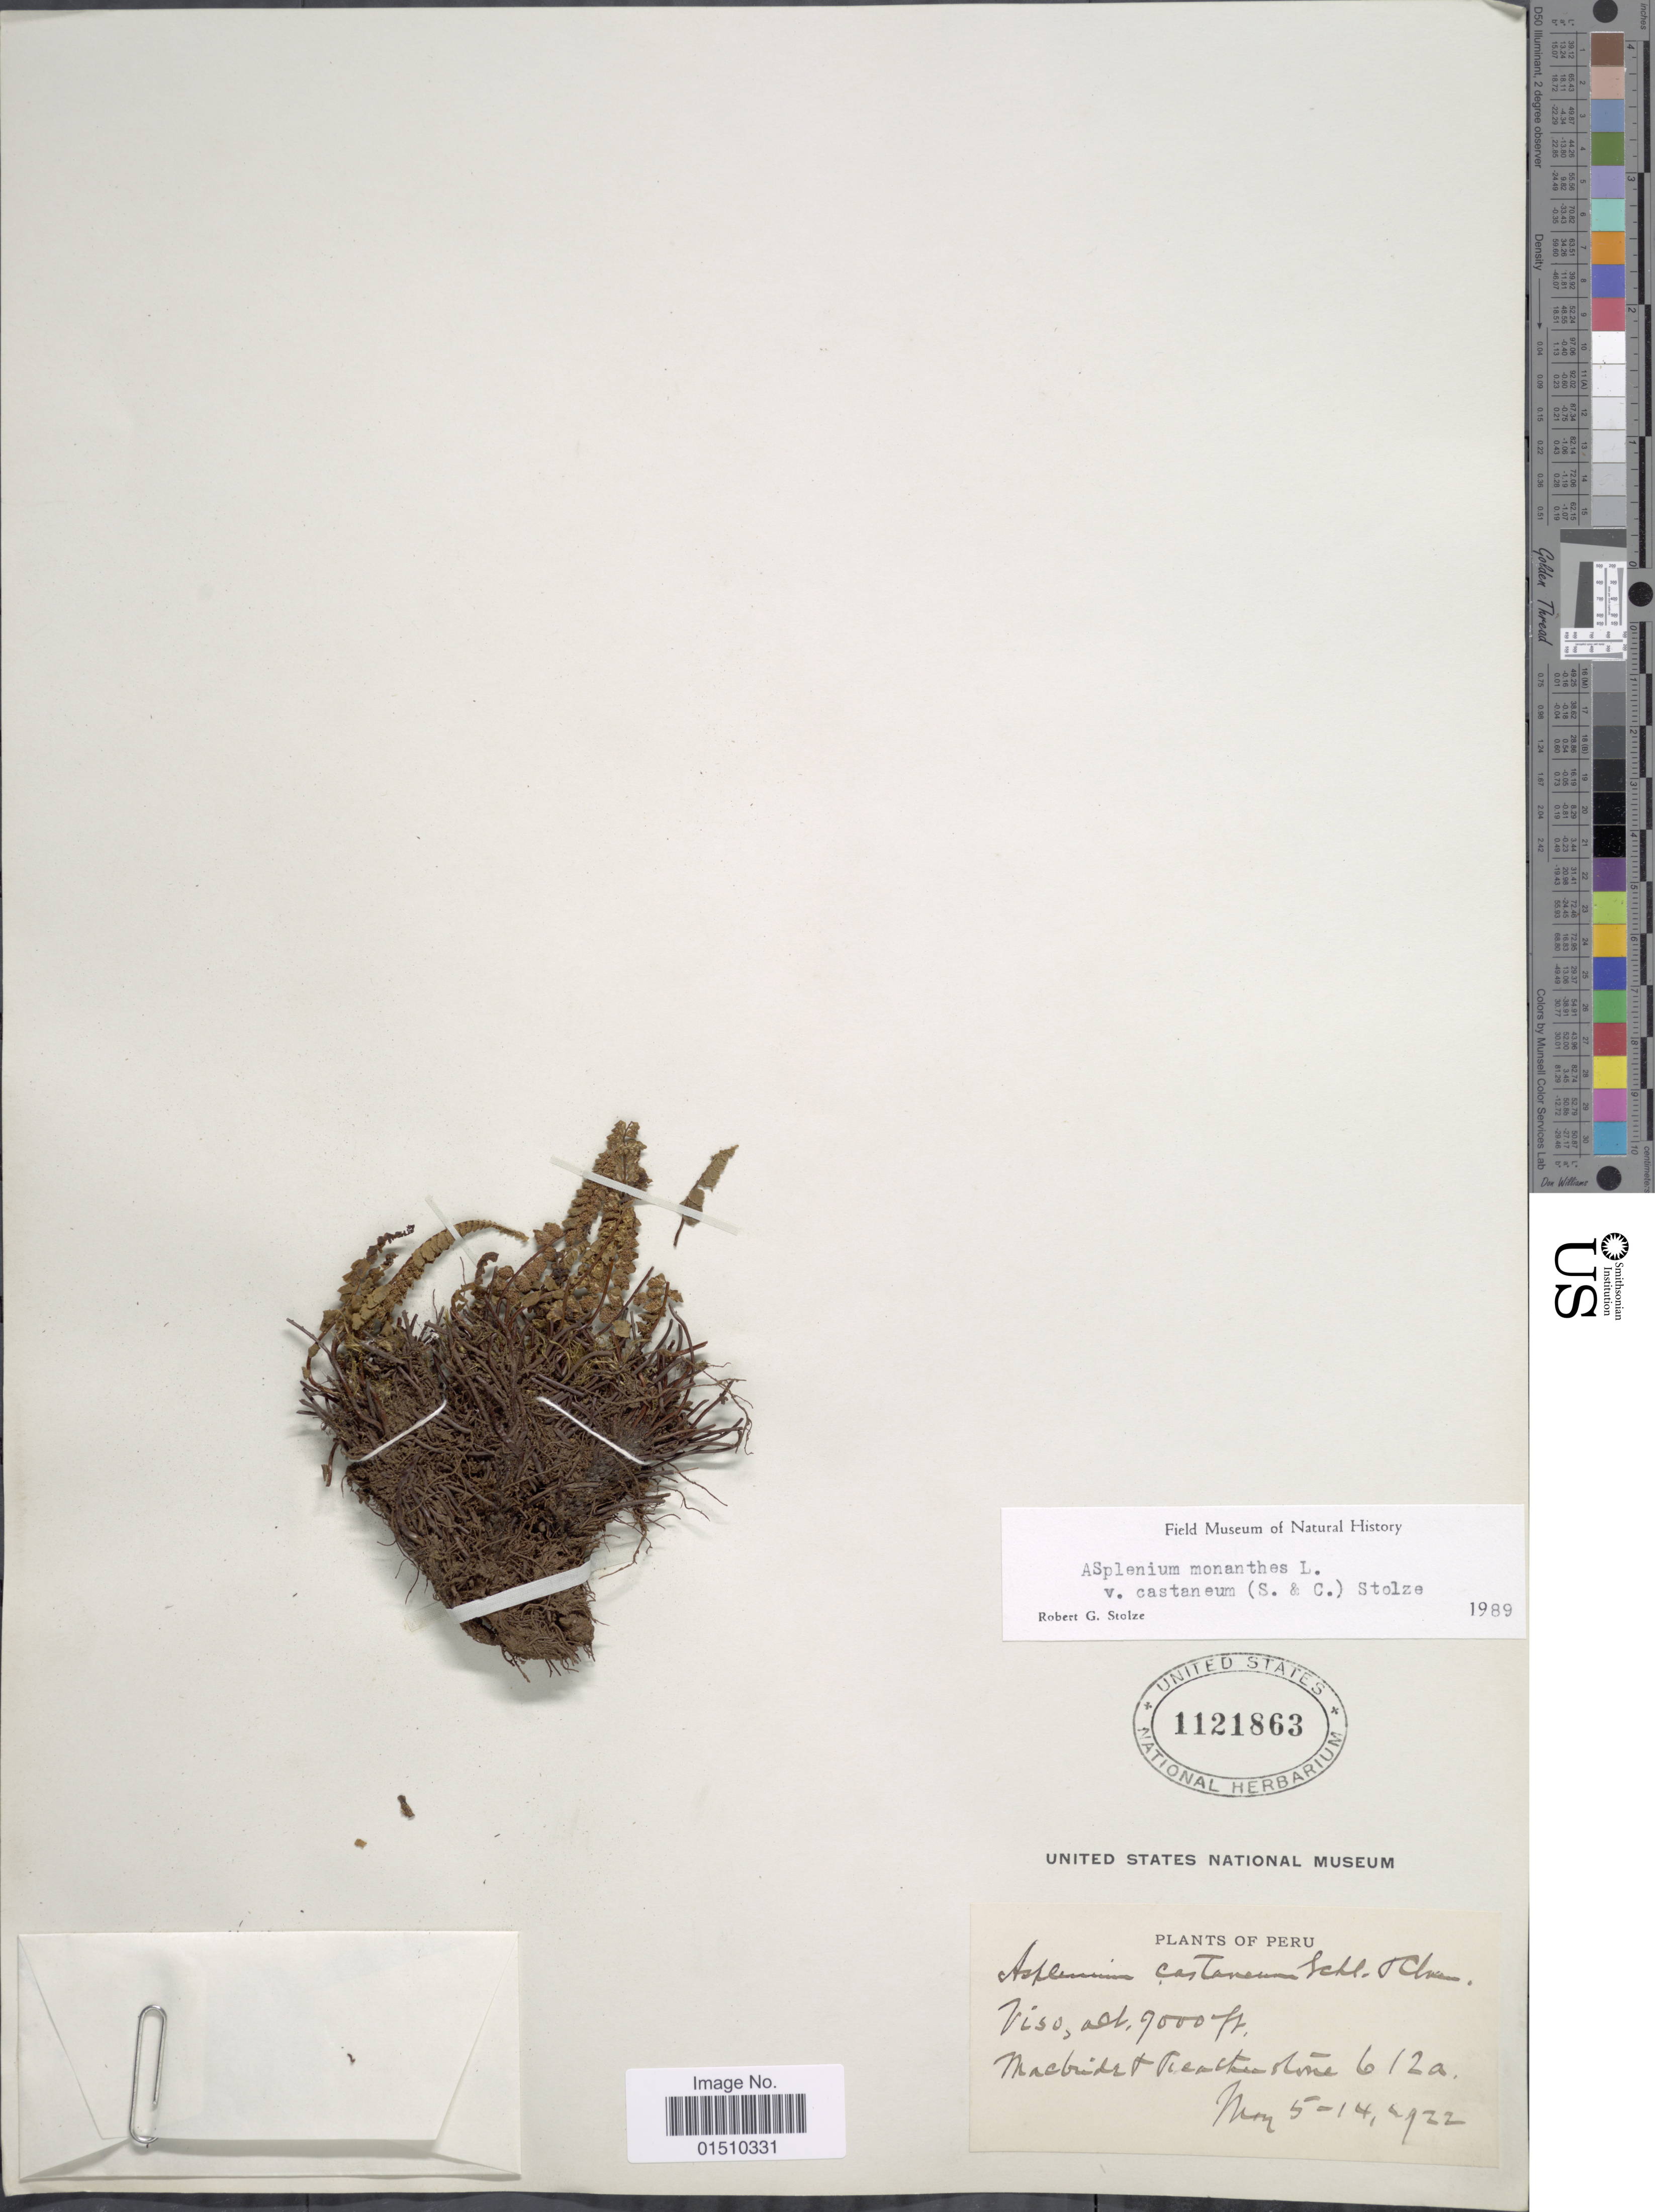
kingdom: Plantae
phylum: Tracheophyta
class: Polypodiopsida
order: Polypodiales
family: Aspleniaceae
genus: Asplenium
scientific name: Asplenium castaneum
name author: Schltdl. & Cham.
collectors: Macbride, -- & -. Featherstone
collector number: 612a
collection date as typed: May 5-12, 1922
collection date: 1922-05-05/1922-05-14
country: Peru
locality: Viso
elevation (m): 2743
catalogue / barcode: US 1121863